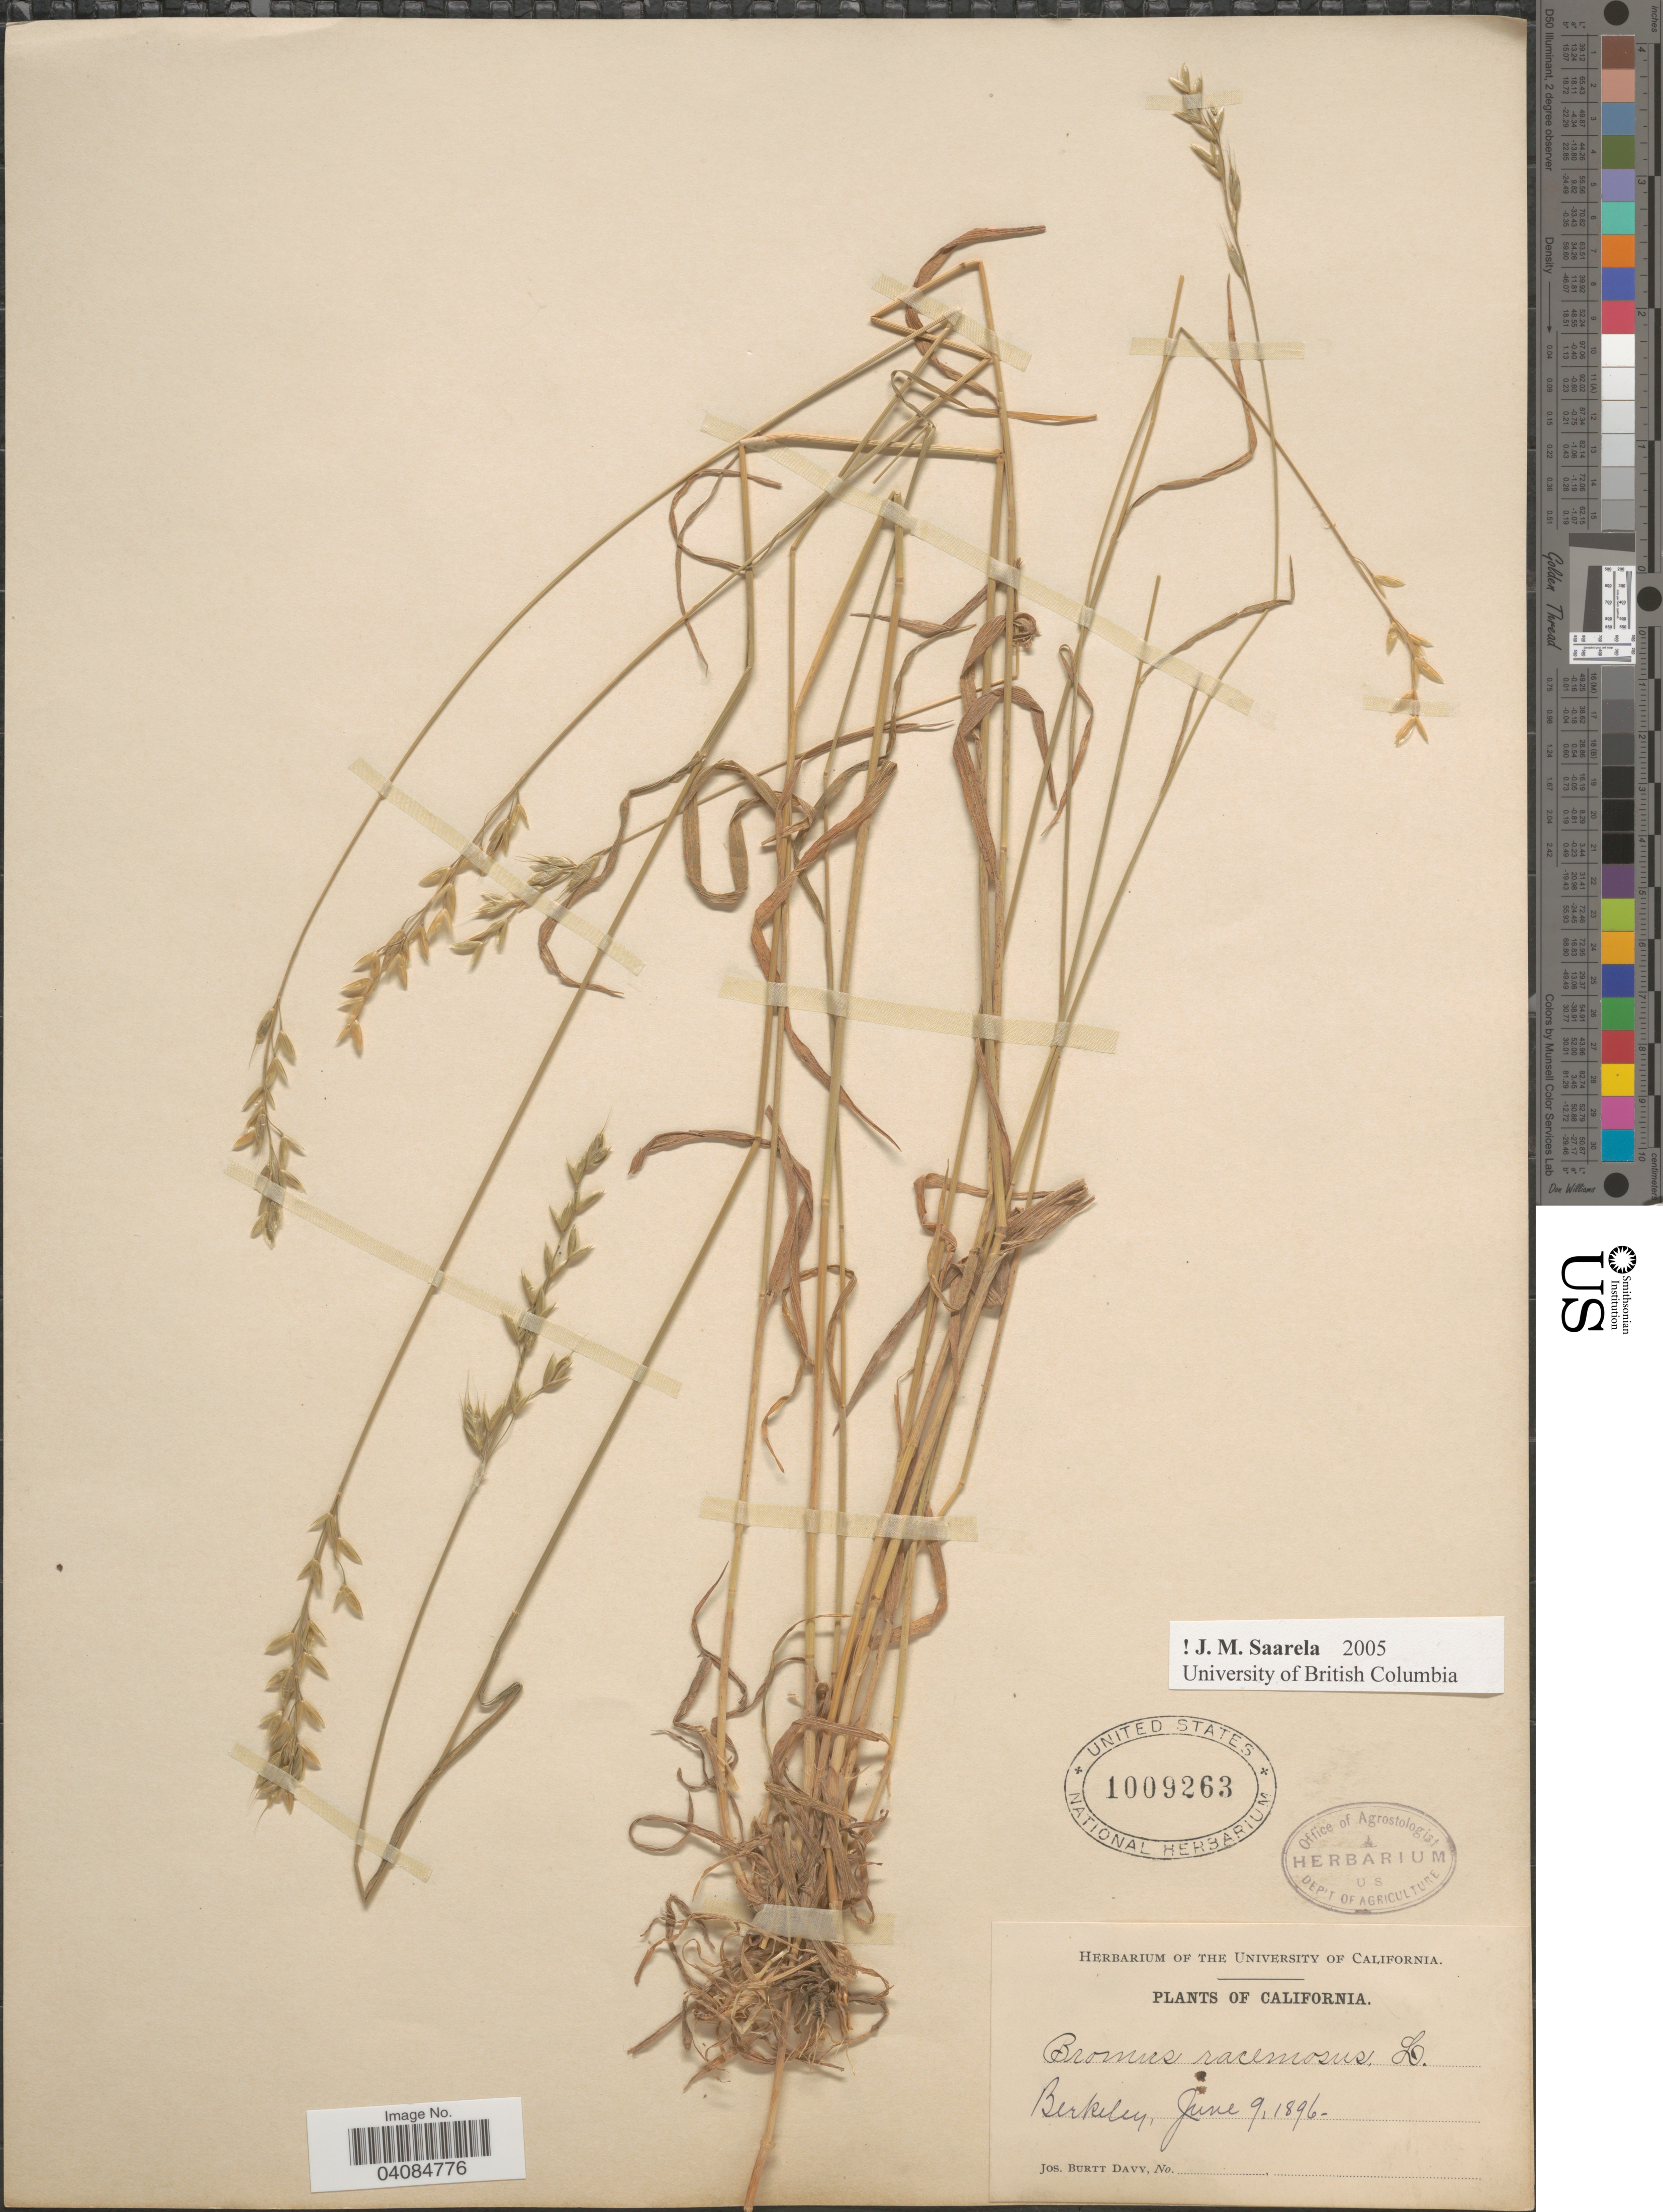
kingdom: Plantae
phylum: Tracheophyta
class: Liliopsida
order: Poales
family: Poaceae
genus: Bromus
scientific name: Bromus racemosus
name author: L.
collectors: J. Burtt Davy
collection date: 1896-06-09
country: United States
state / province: California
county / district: Alameda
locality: Berkeley.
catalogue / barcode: US 1009263